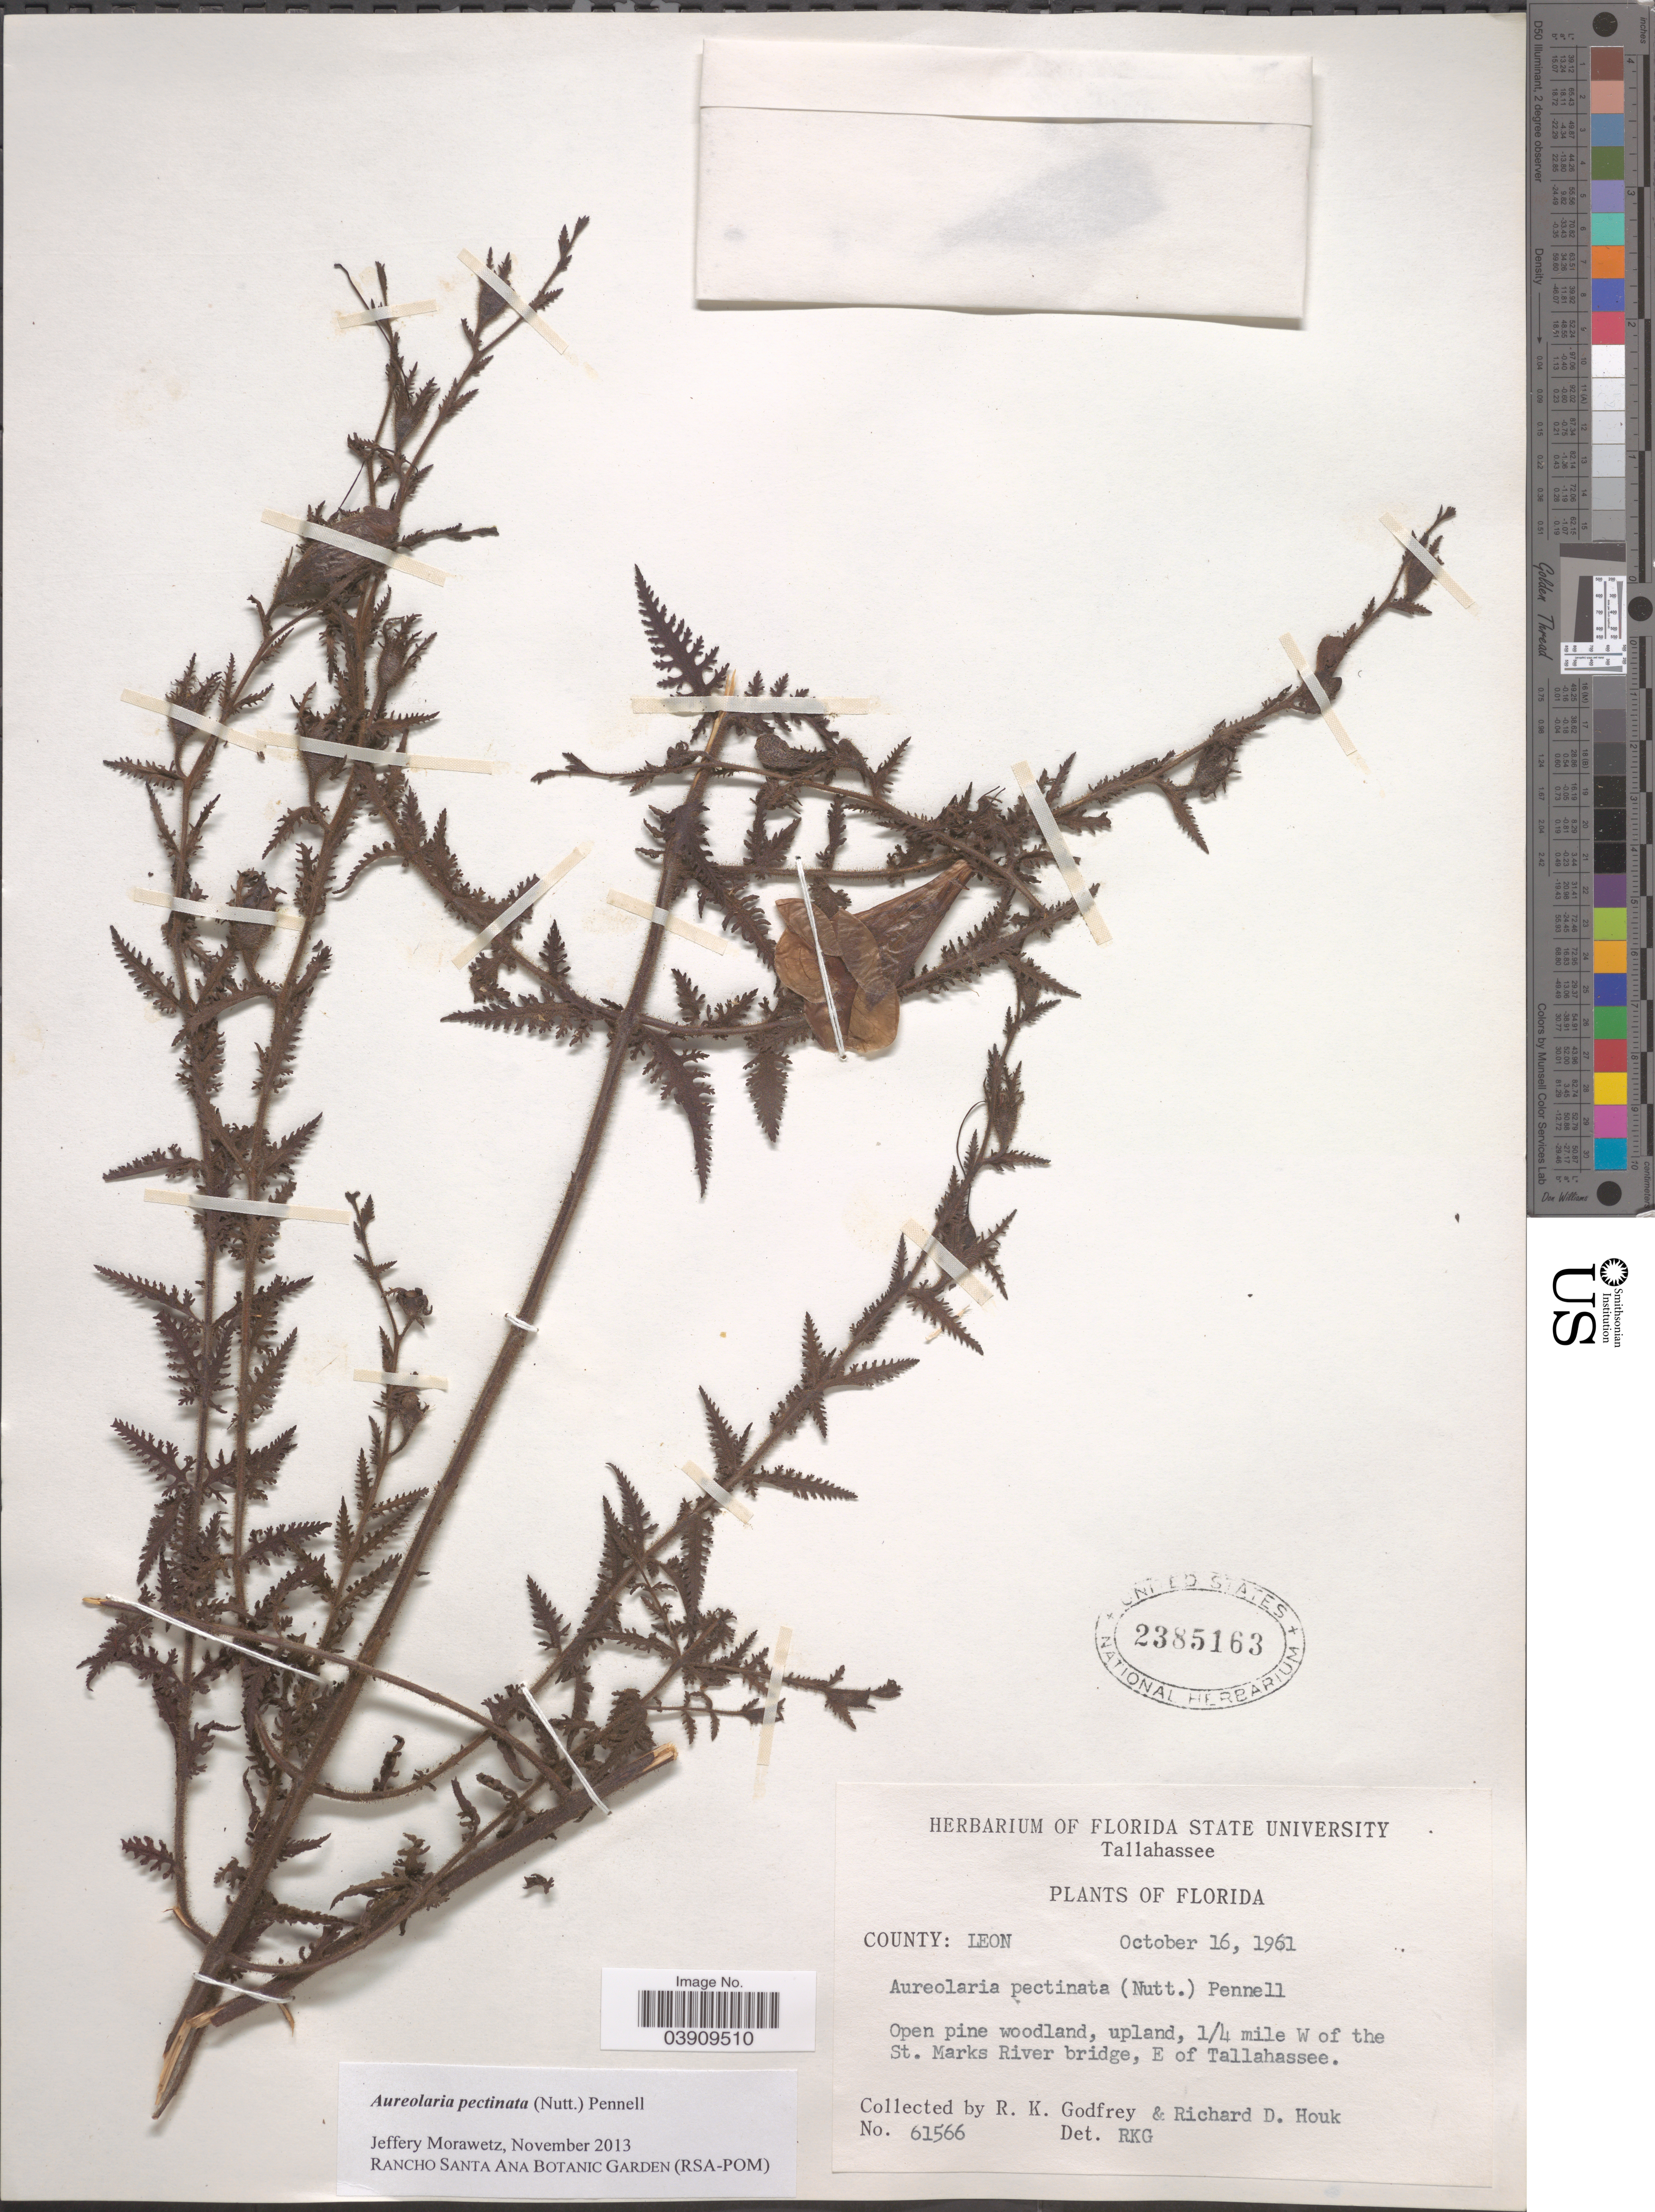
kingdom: Plantae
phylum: Tracheophyta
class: Magnoliopsida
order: Lamiales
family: Orobanchaceae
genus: Aureolaria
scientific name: Aureolaria pectinata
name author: (Nutt.) Pennell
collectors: R. K. Godfrey & R. Houk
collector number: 61566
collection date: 1961-10-16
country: United States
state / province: Florida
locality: County: Leon. 1/4 mile W of the St. Marks River bridge, E of Tallahassee.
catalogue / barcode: US 2385163